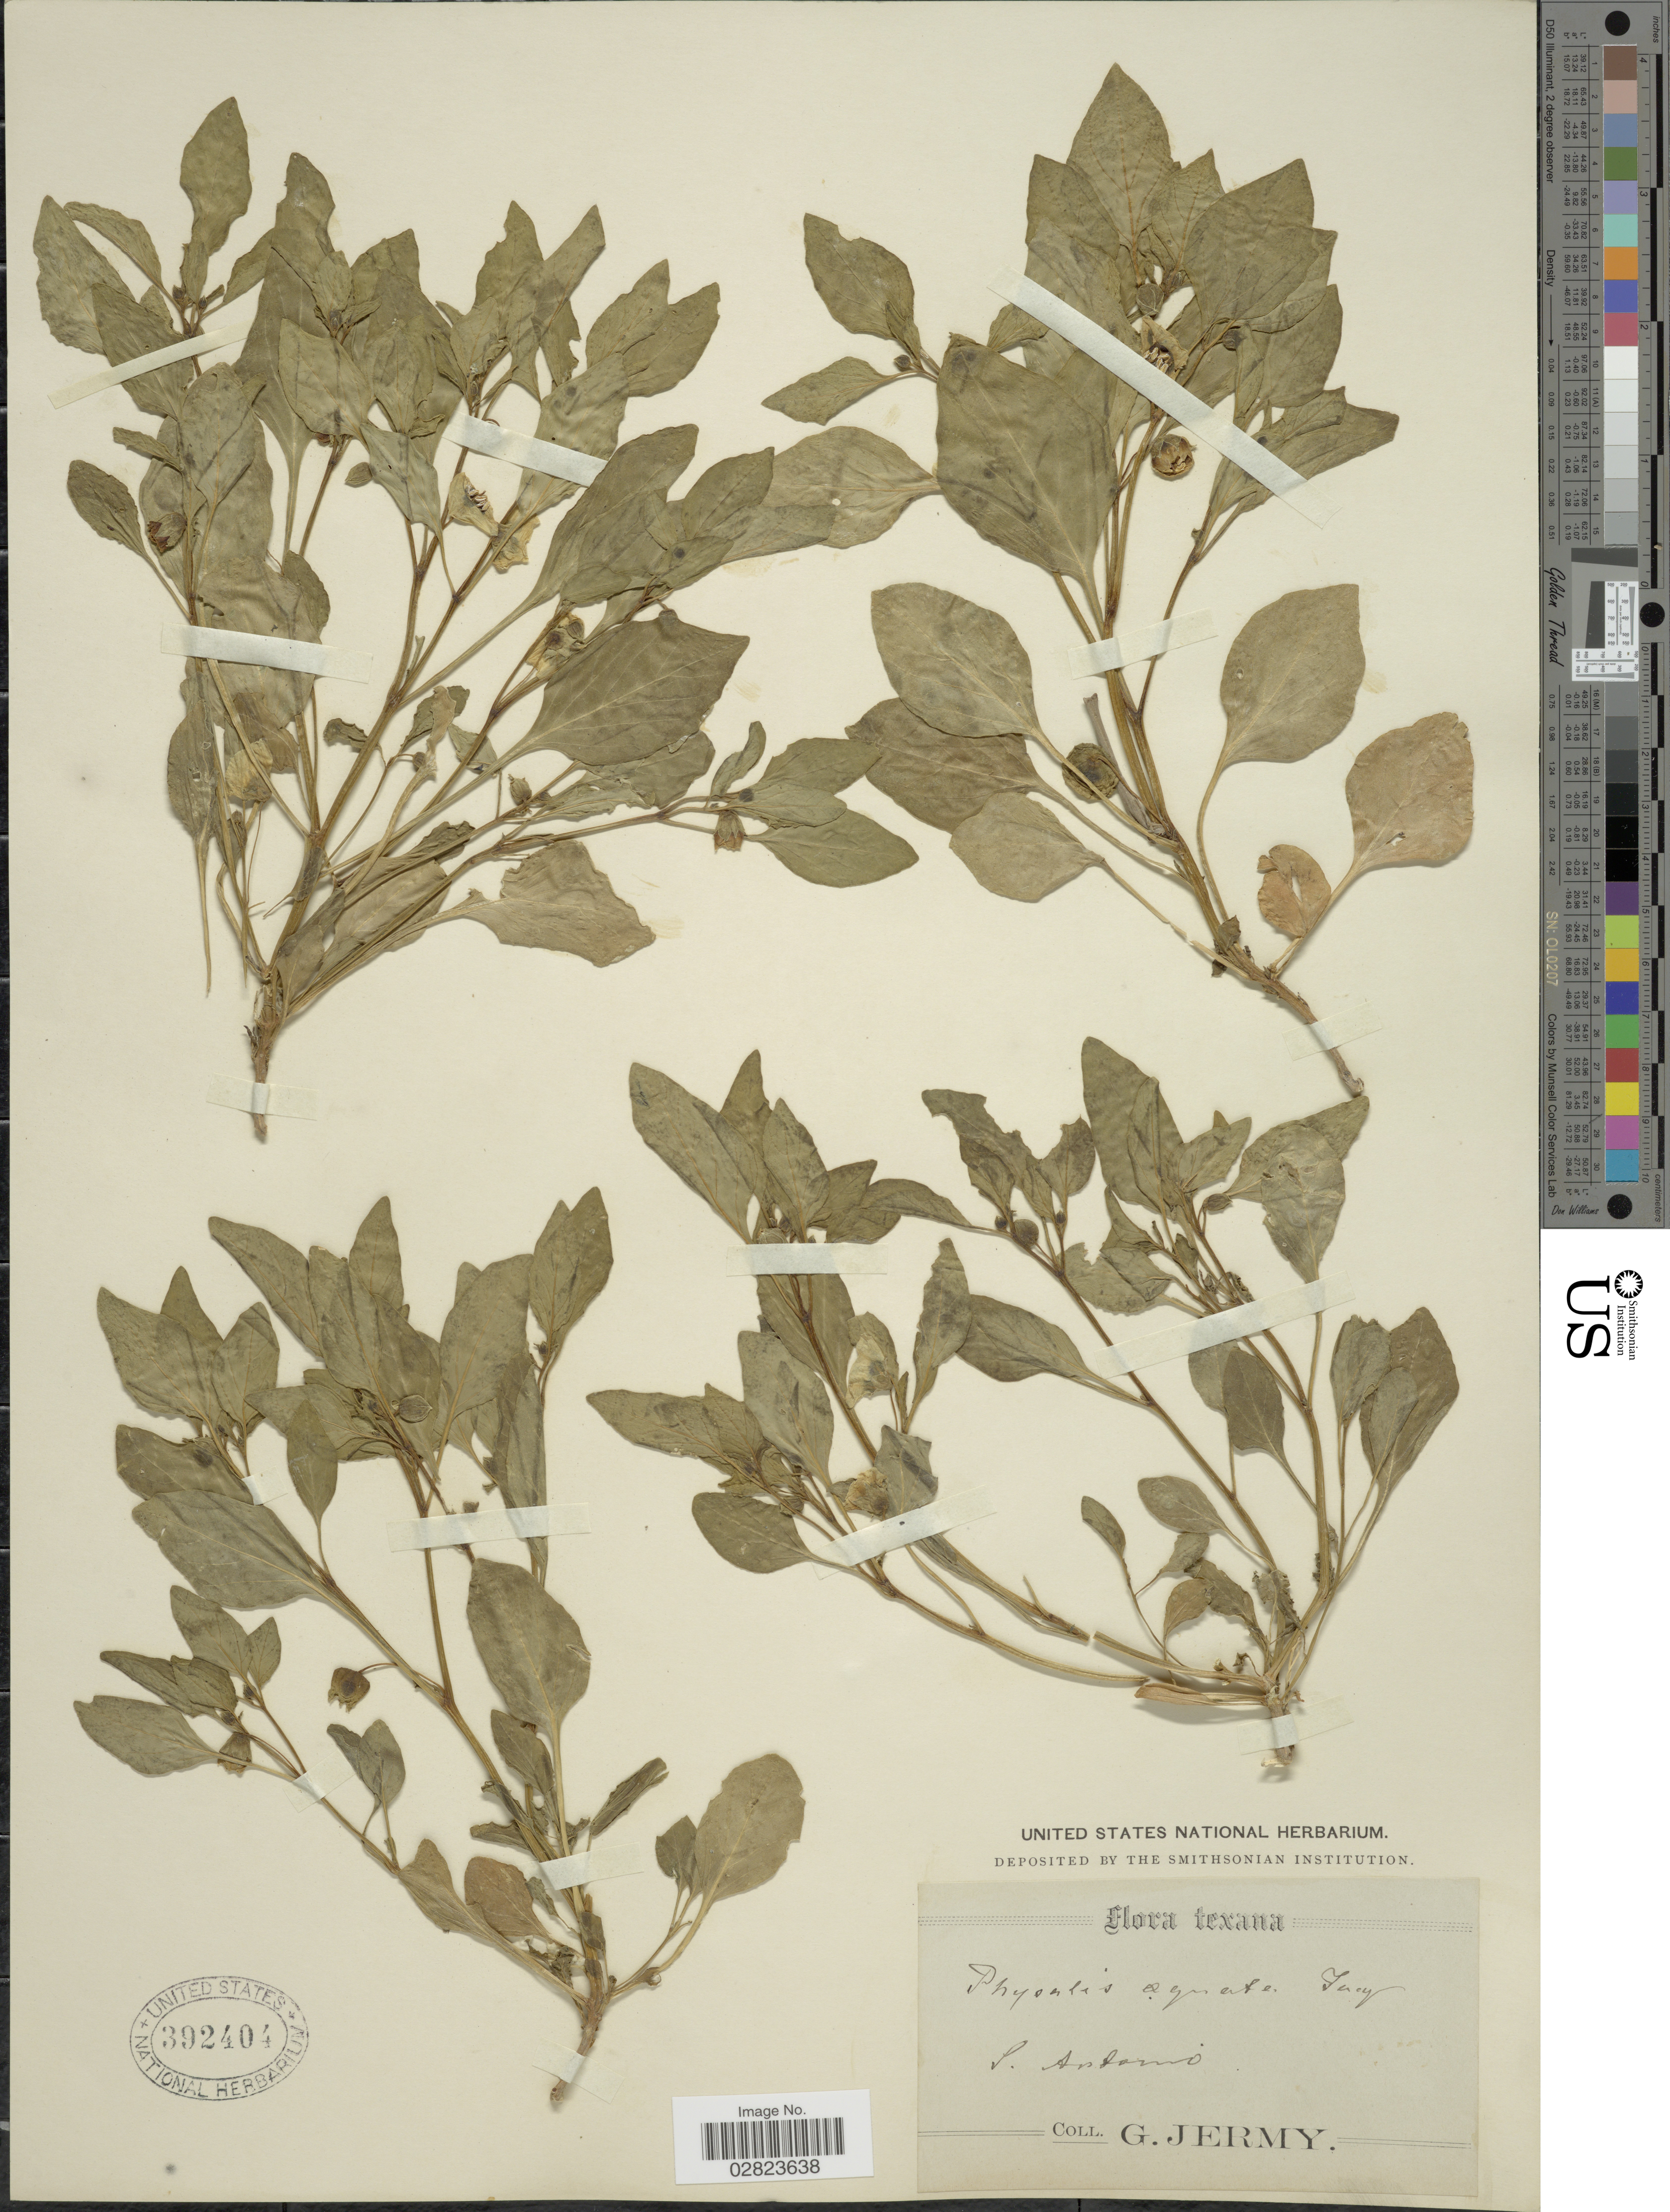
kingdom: Plantae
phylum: Tracheophyta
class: Magnoliopsida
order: Solanales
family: Solanaceae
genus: Physalis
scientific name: Physalis ixocarpa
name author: Brot. ex Hornem.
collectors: G. Jermy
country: United States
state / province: Texas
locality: S. Antonio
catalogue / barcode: US 392404